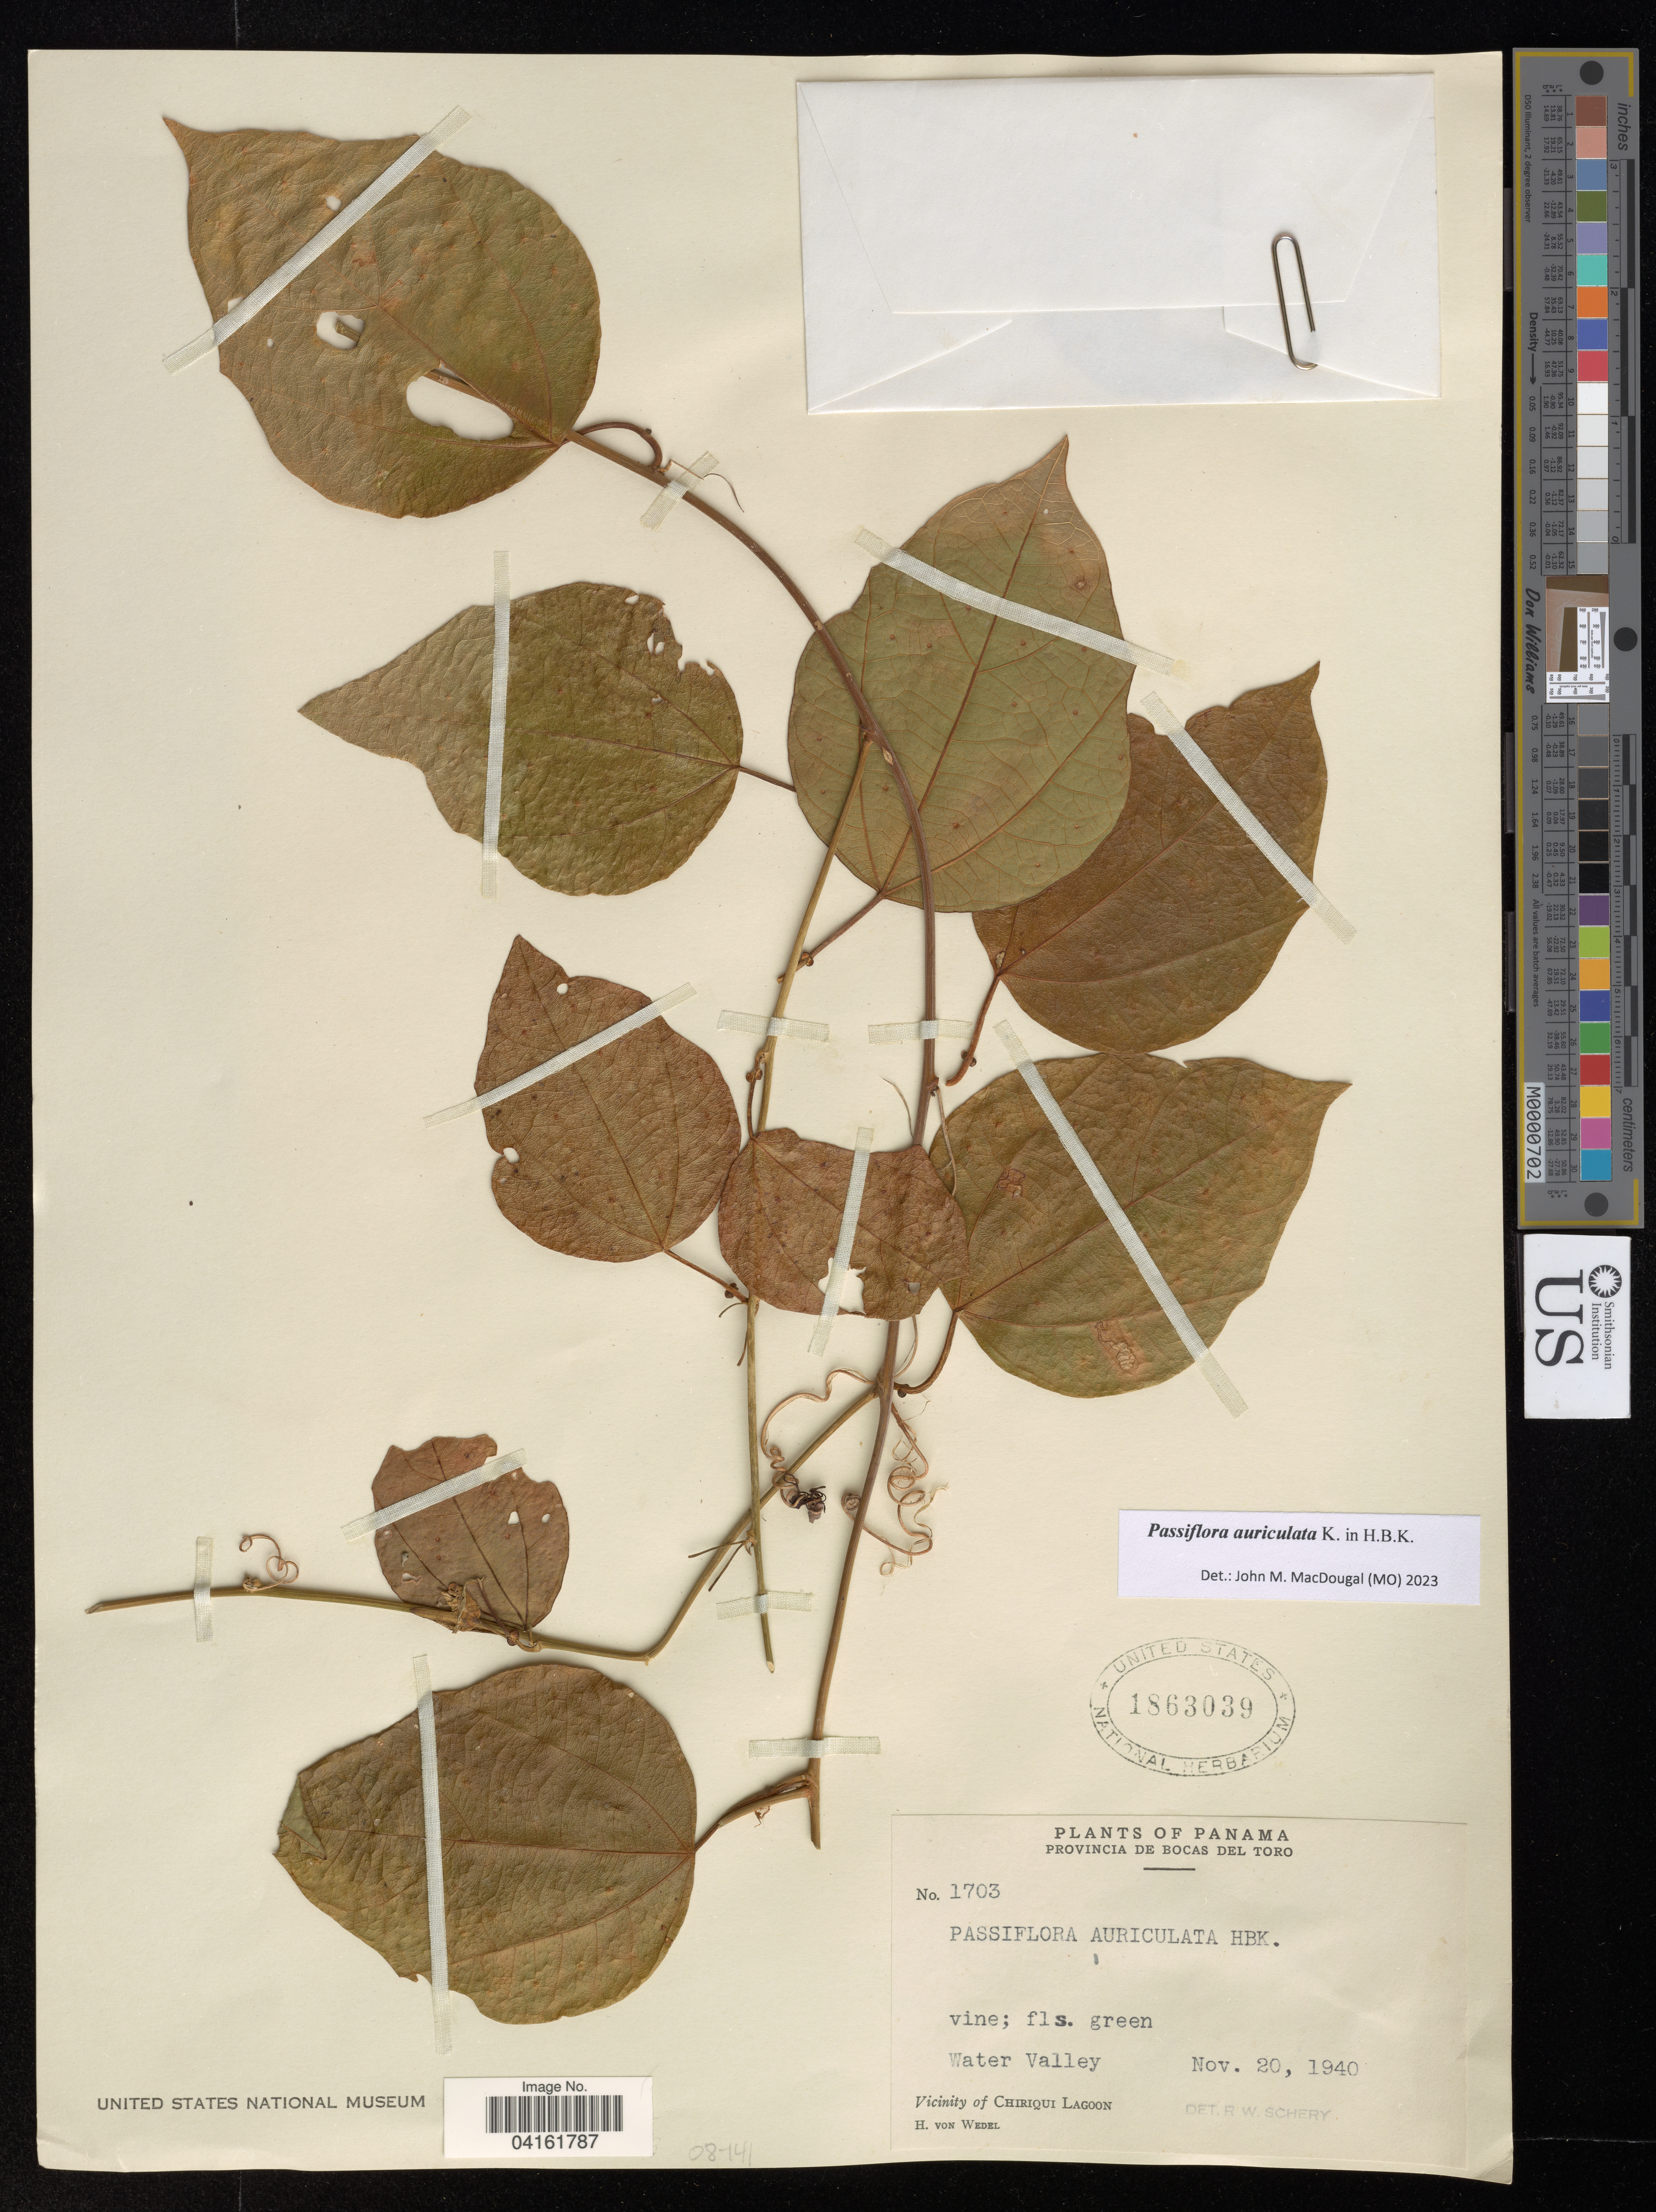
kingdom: Plantae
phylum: Tracheophyta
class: Magnoliopsida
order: Malpighiales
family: Passifloraceae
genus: Passiflora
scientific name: Passiflora auriculata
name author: Kunth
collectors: H. von Wedel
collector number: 1703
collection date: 1940-11-20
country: Panama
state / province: Bocas del Toro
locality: Water Valley. Vicinity of Chiriqui Lagoon.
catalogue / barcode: US 1863039